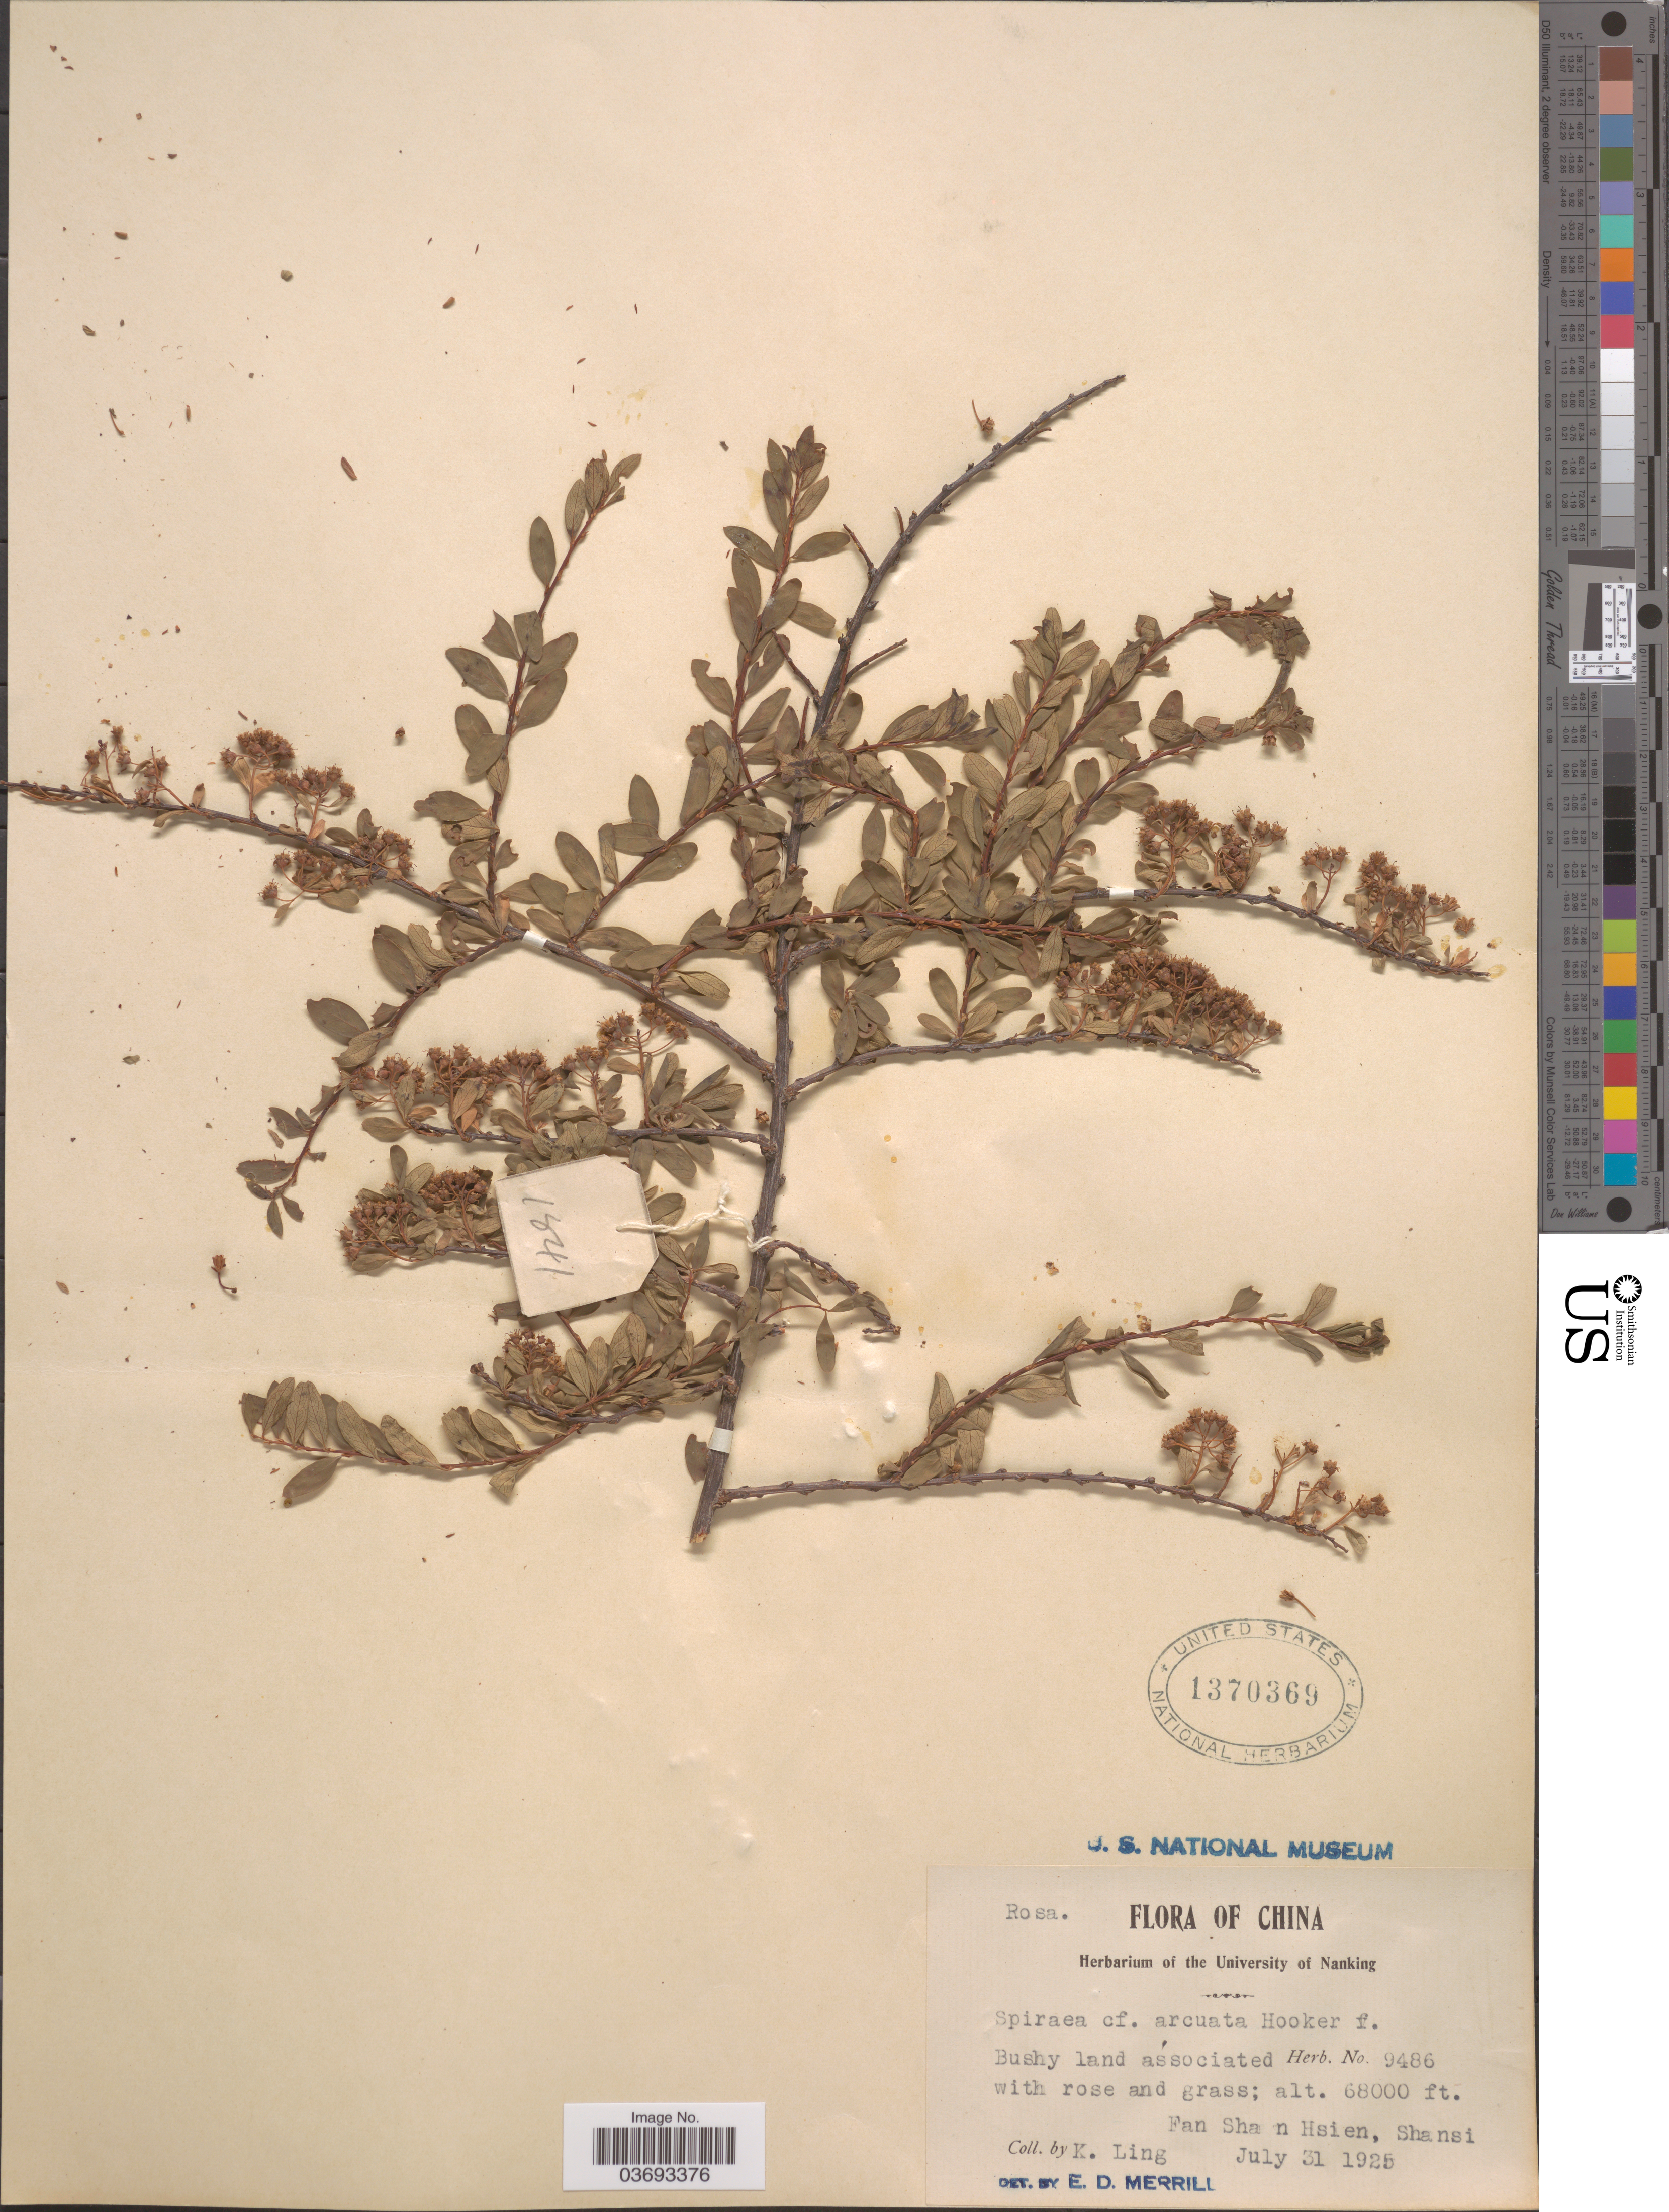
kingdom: Plantae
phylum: Tracheophyta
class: Magnoliopsida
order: Rosales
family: Rosaceae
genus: Spiraea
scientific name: Spiraea arcuata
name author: Hook. f.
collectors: K. Ling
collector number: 9486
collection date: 1925-07-31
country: China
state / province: Shanxi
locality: Fan Shan Hsien, Shansi.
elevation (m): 20726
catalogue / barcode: US 1370369